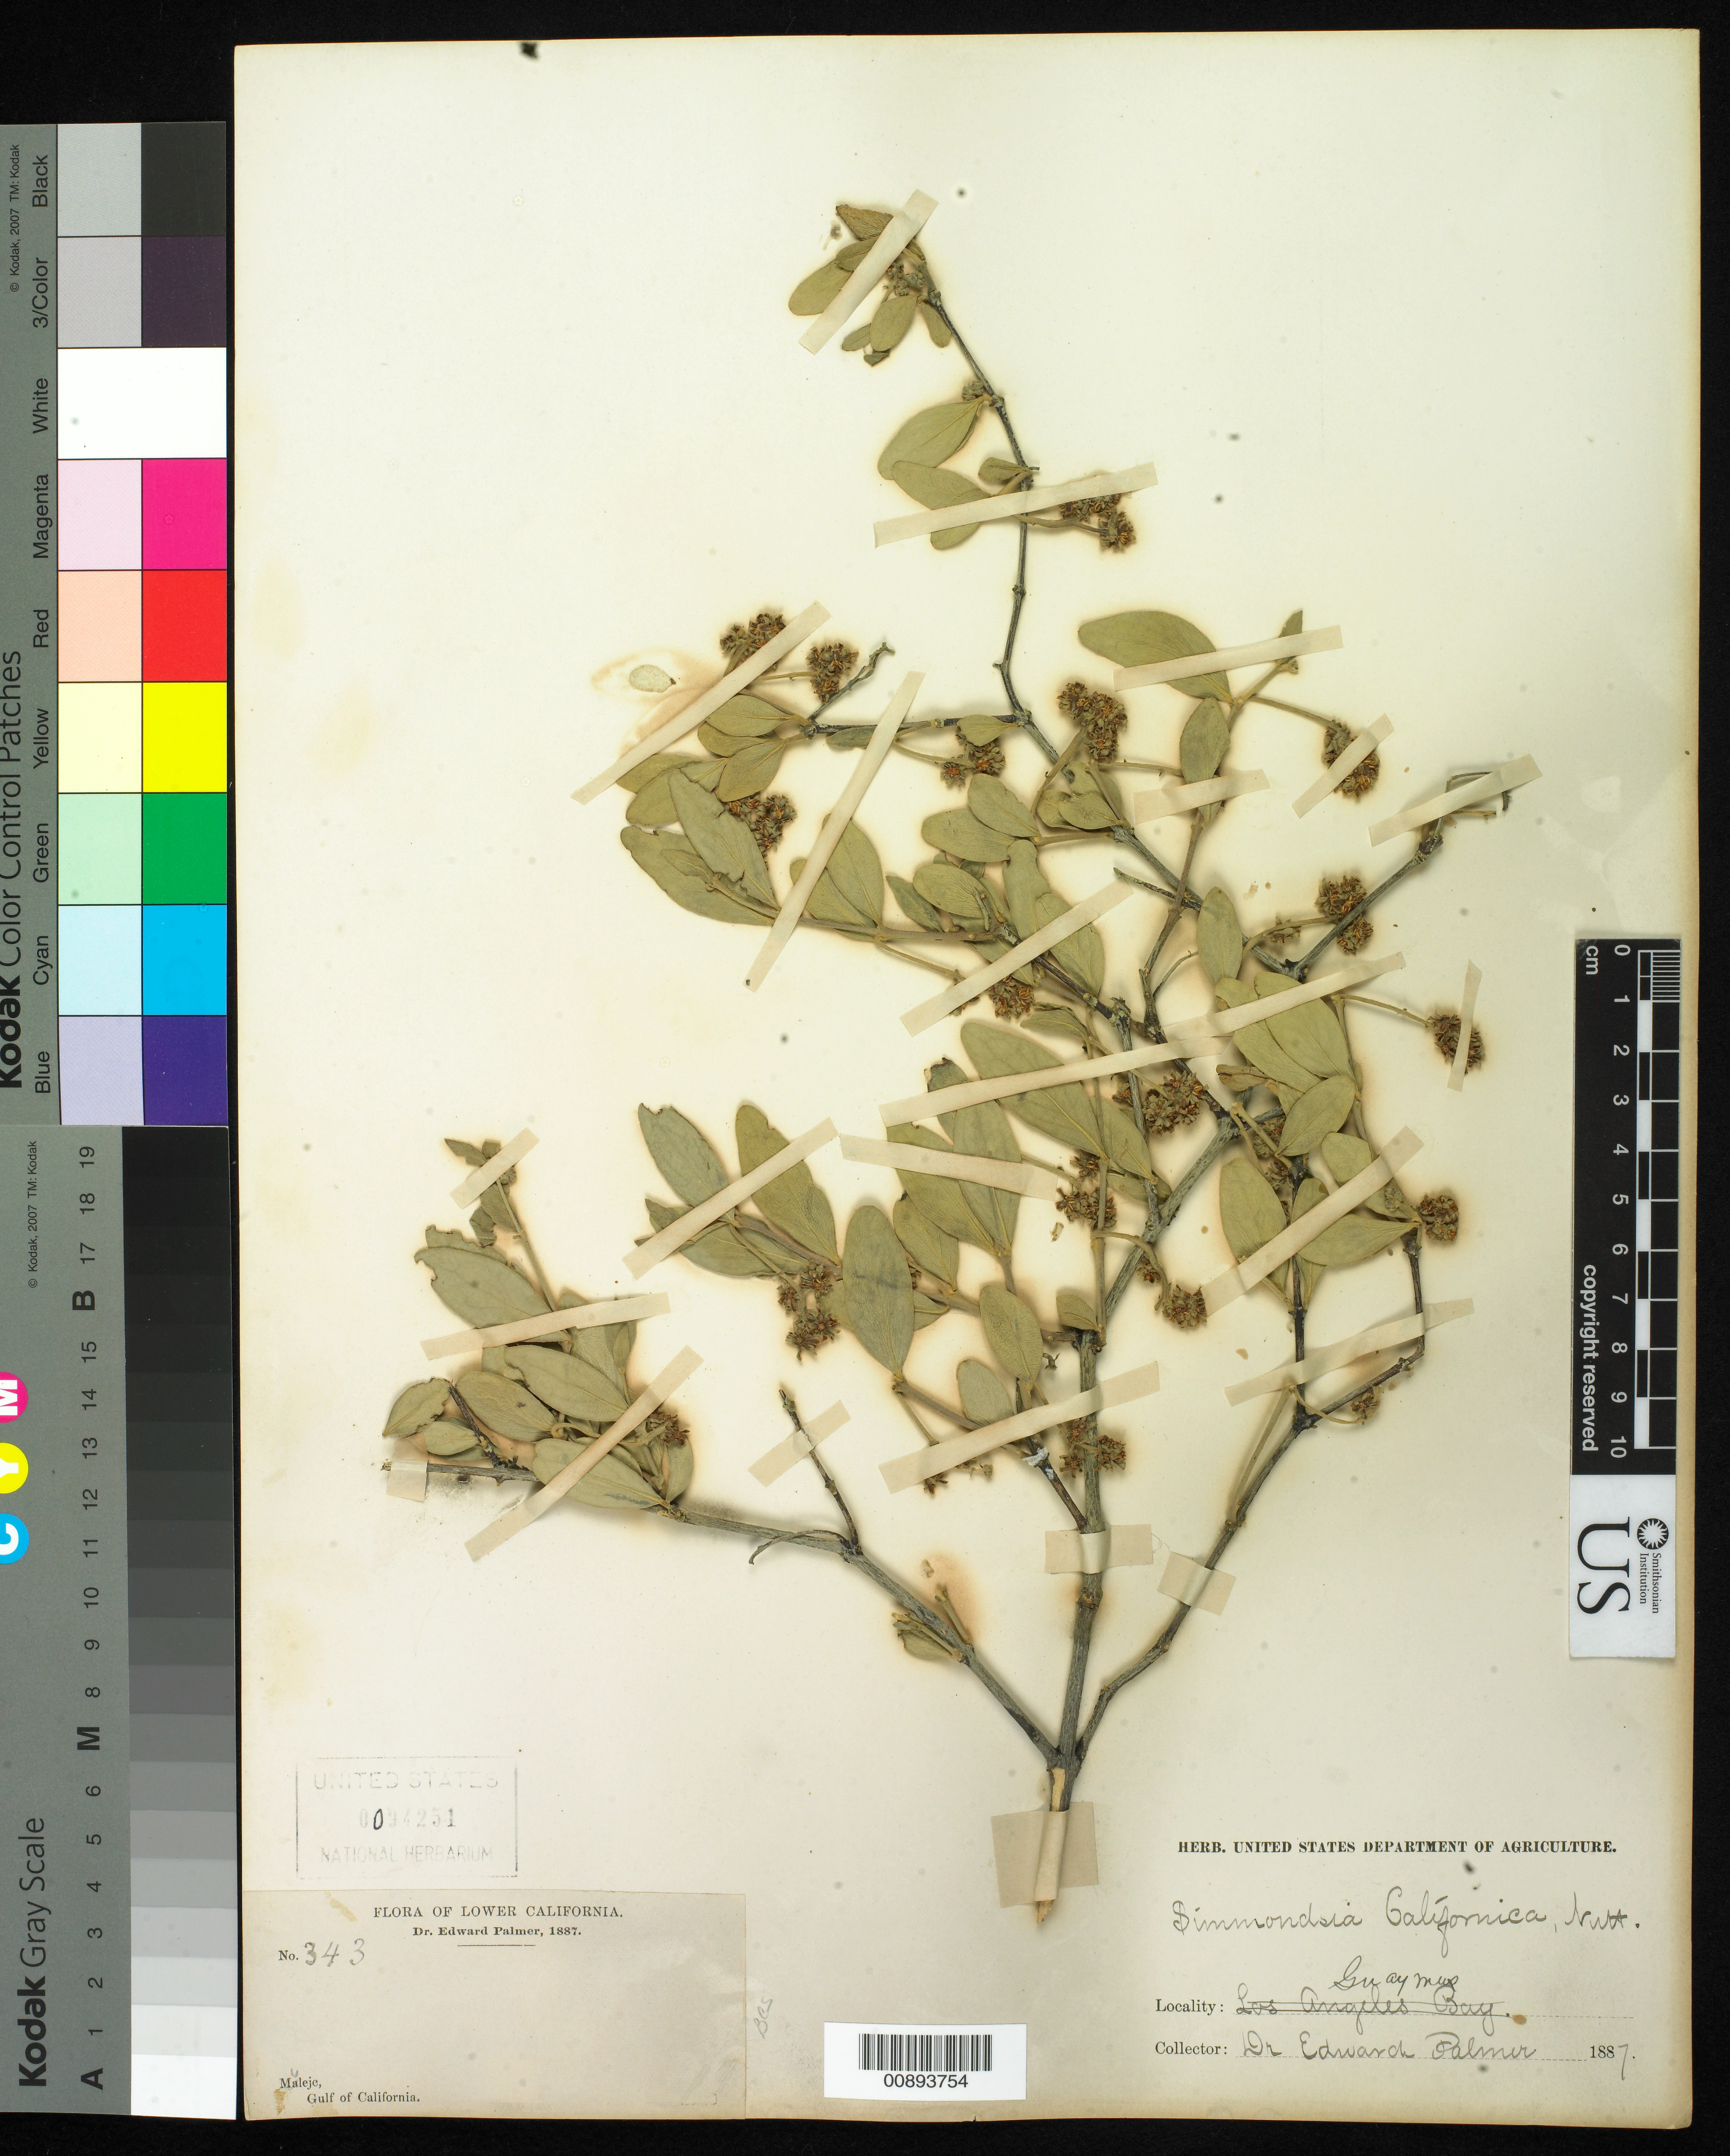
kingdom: Plantae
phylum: Tracheophyta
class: Magnoliopsida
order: Caryophyllales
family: Simmondsiaceae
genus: Simmondsia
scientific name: Simmondsia chinensis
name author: (Link) C.K. Schneid.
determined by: Strong, Mark T., (BOT), Smithsonian Institution - National Museum of Natural History (UNITED STATES)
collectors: E. Palmer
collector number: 343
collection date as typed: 1887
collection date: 1887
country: Mexico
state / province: Baja California Sur / Sonora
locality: Muleje, Baja California Sur and Guaymas, Sonora.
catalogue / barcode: US 94251